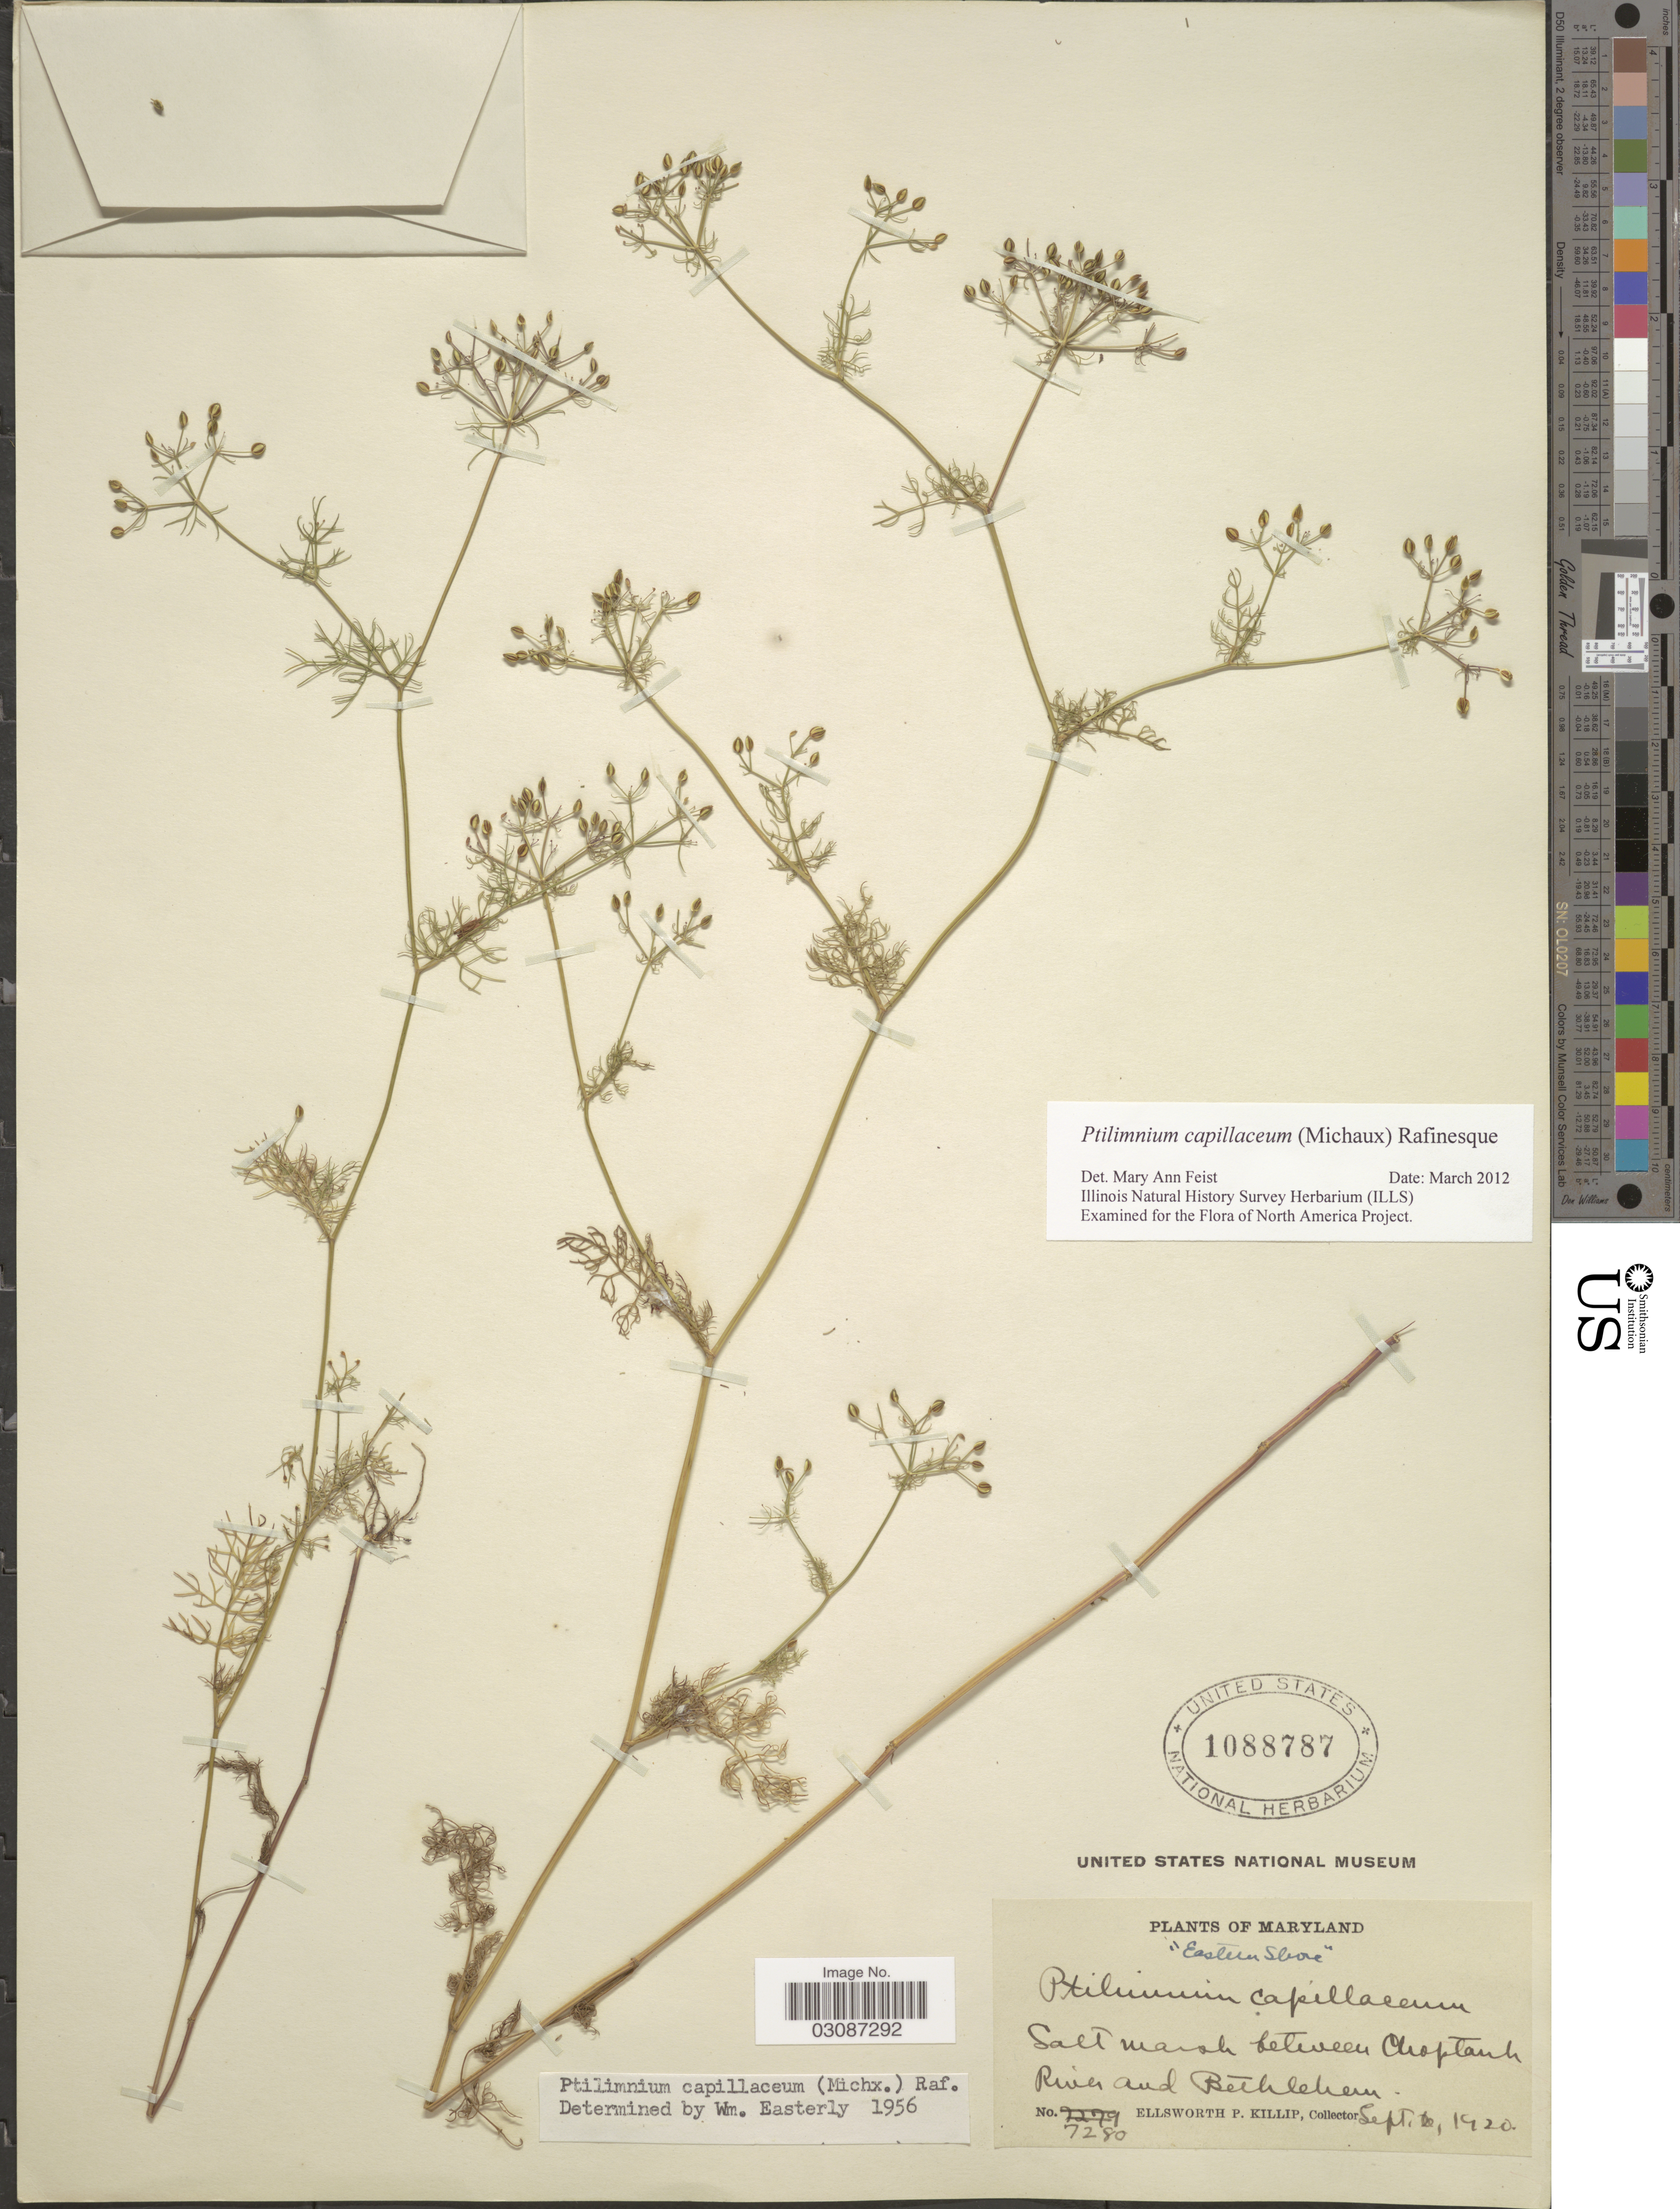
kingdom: Plantae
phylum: Tracheophyta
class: Magnoliopsida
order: Apiales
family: Apiaceae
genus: Ptilimnium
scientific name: Ptilimnium capillaceum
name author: (Michx.) Raf.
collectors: E. P. Killip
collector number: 7280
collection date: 1920-09-06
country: United States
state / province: Maryland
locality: Eastern Shore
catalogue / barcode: US 1088787